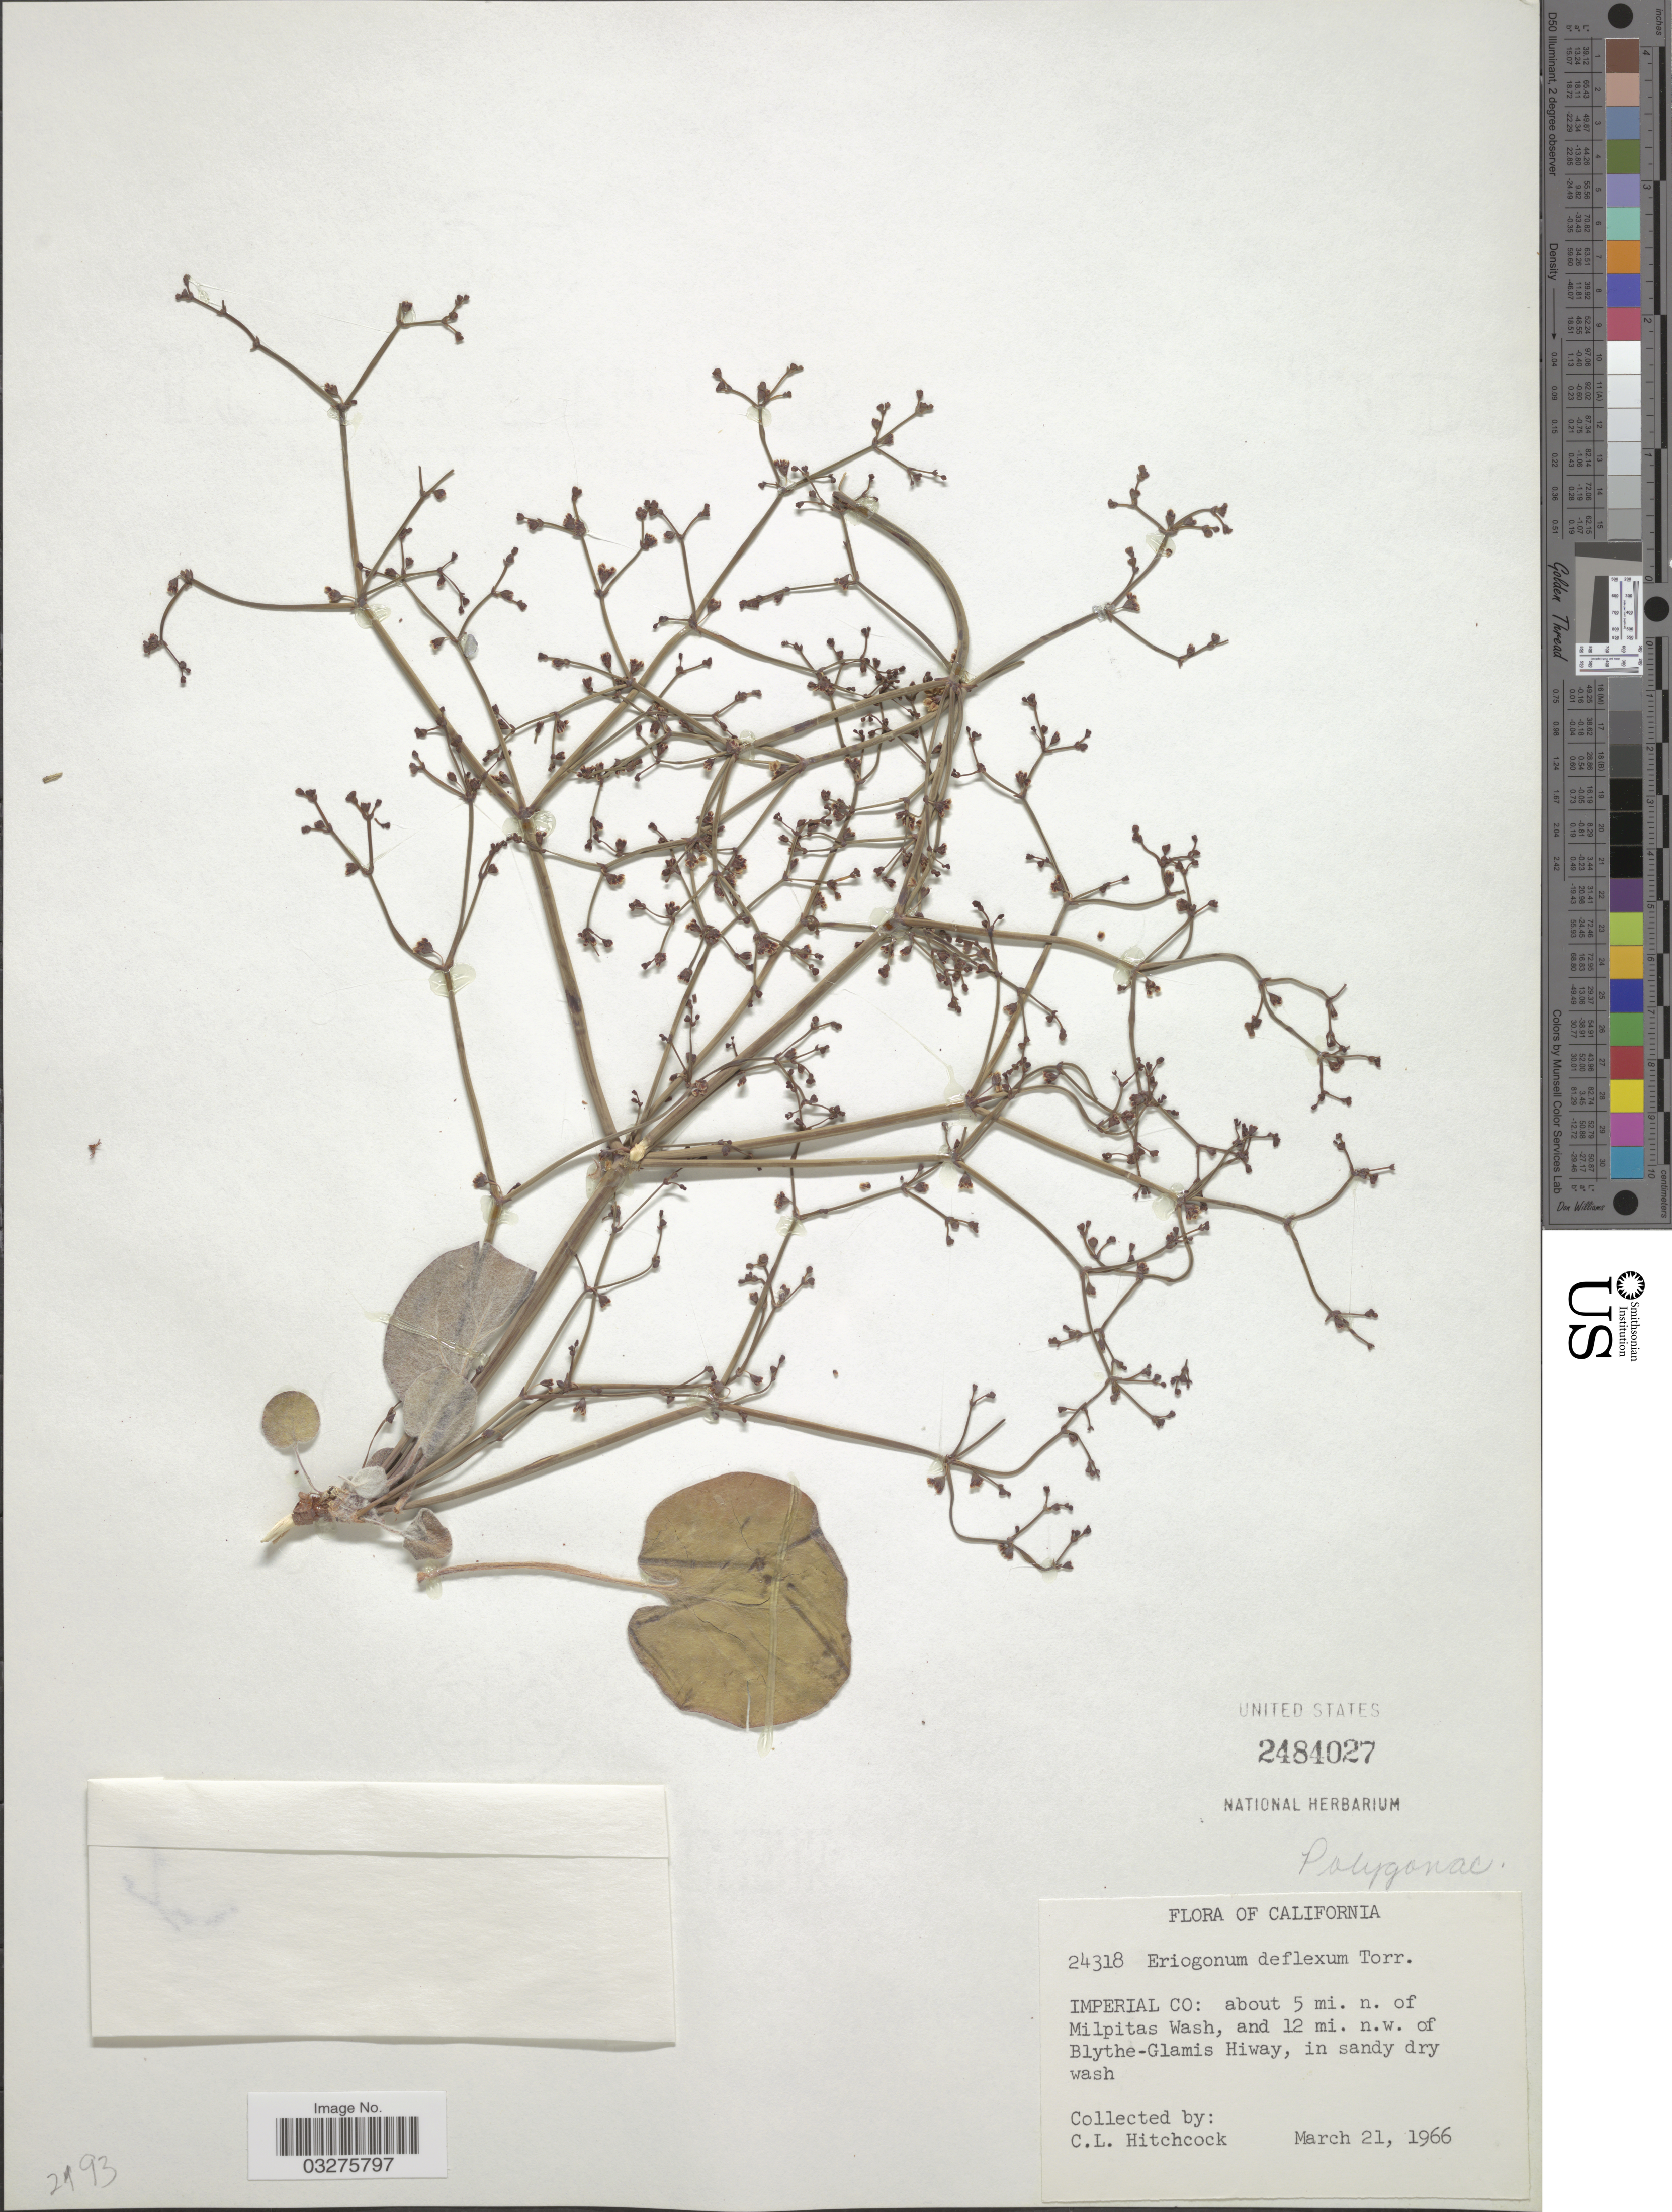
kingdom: Plantae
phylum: Tracheophyta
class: Magnoliopsida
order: Caryophyllales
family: Polygonaceae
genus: Eriogonum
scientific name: Eriogonum deflexum var. deflexum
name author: Torr. in Ives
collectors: C. L. Hitchcock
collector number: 24318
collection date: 1966-03-21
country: United States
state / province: California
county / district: Imperial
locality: Imperial Co.: about 5 mi. n. of Milpitas Wash, and 12 mi. n.w. of Blythe-Glamis Hiway.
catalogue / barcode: US 2484027